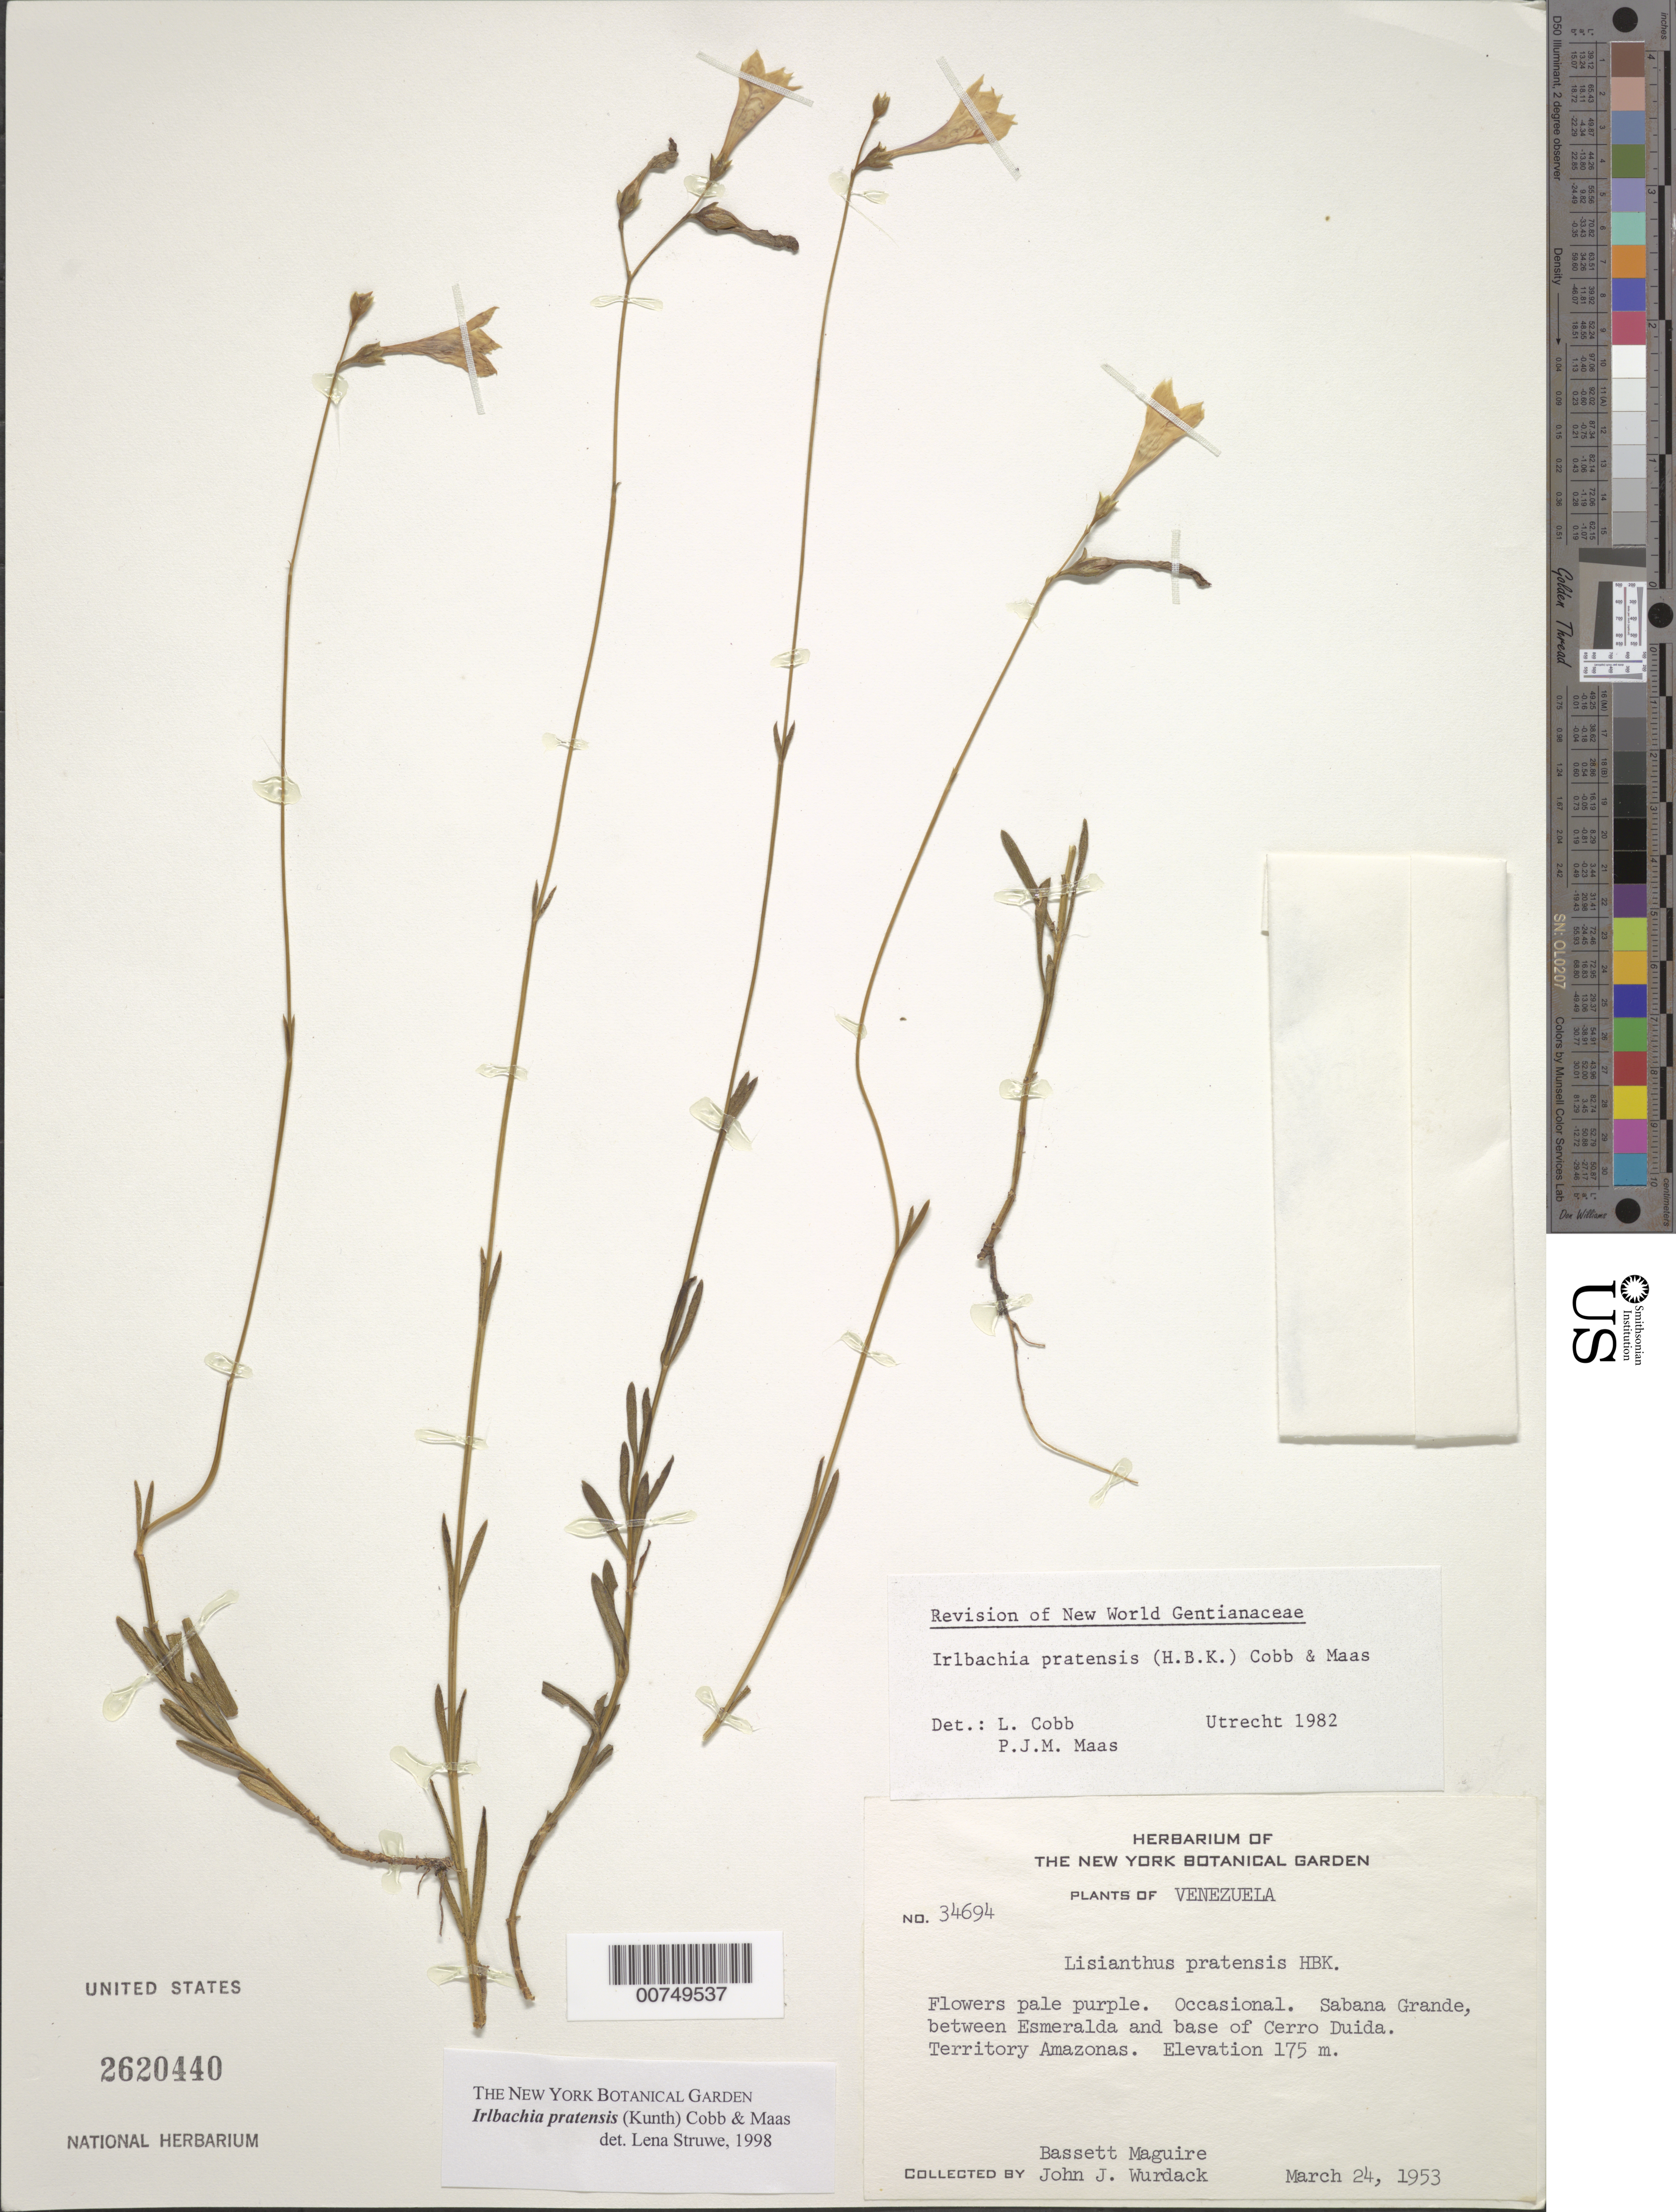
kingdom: Plantae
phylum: Tracheophyta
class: Magnoliopsida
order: Gentianales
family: Gentianaceae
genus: Irlbachia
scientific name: Irlbachia pratensis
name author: (Kunth) L. Cobb & Maas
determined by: Struwe, L.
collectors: B. Maguire & J. J. Wurdack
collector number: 34694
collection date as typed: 24-Mar-53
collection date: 1953-03-24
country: Venezuela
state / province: Amazonas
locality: Alto Río Orinoco, Sabana Grande, betw. Esmeralda & Cerro Duida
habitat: Savanna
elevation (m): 175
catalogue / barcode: US 2620440